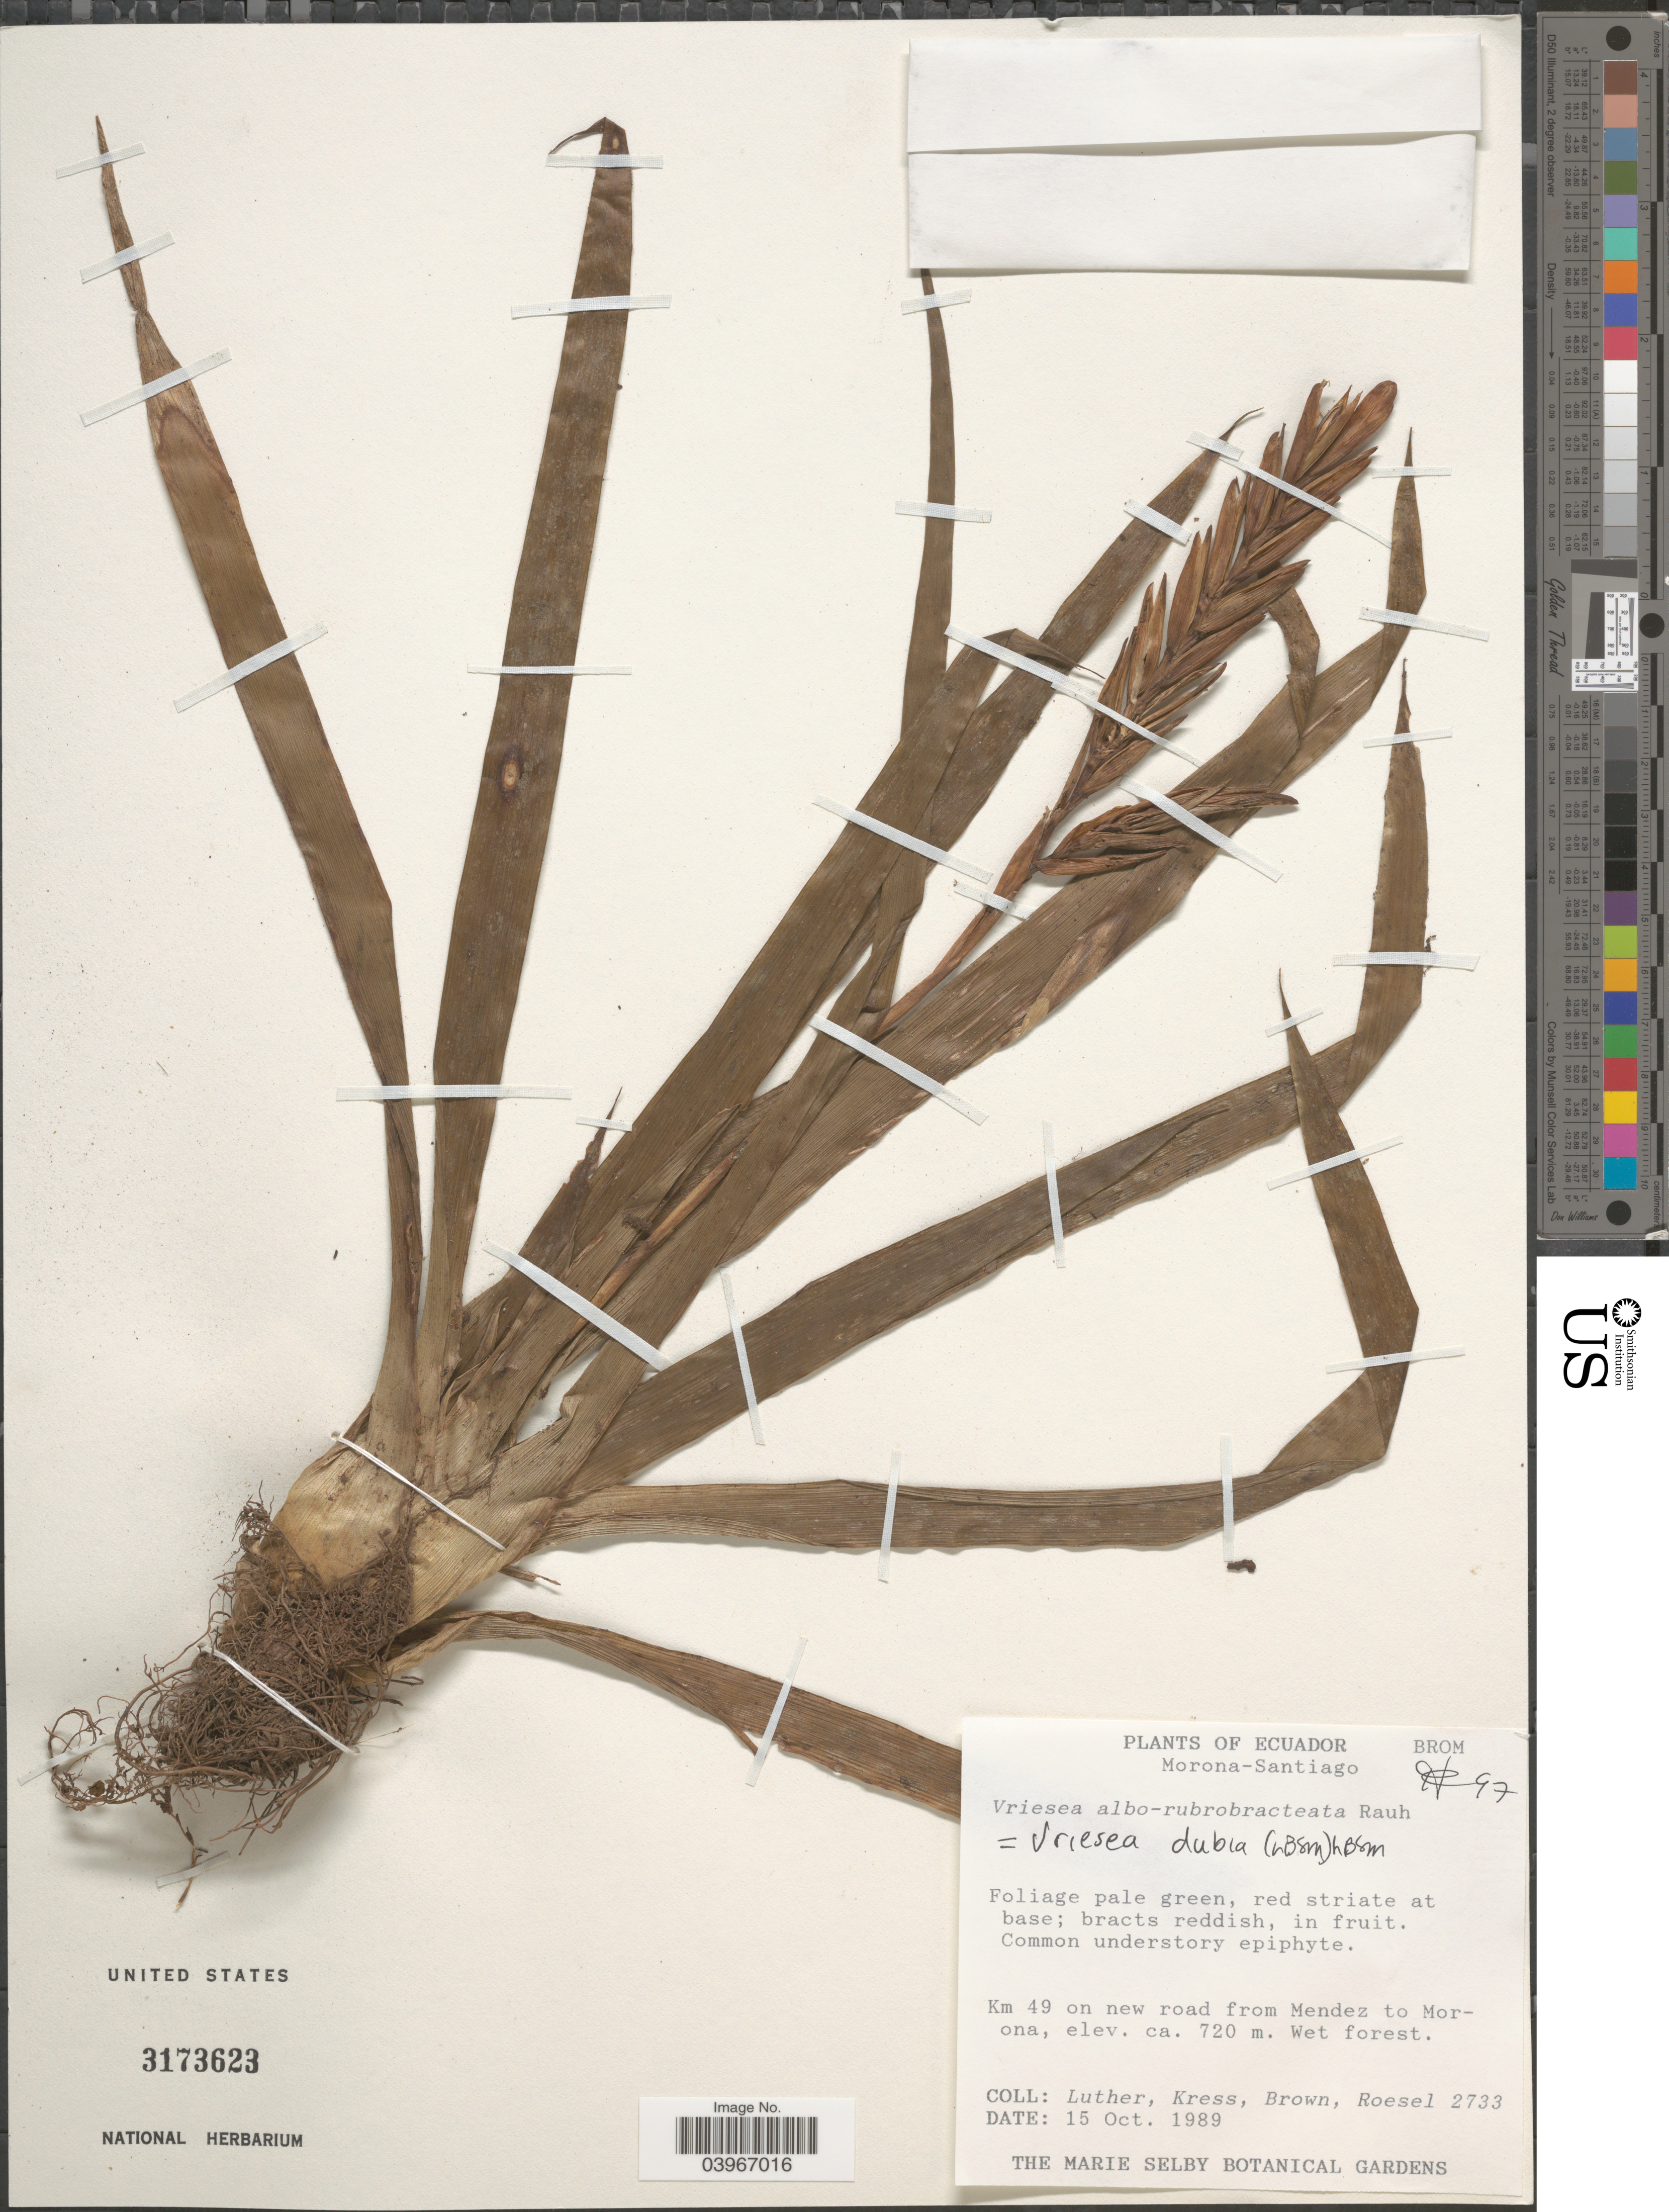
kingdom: Plantae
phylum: Tracheophyta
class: Liliopsida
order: Poales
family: Bromeliaceae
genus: Vriesea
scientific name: Vriesea dubia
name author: (L.B. Sm.) L.B. Sm.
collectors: -- Luther, -- Kress, -- Brown & Roesel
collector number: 2733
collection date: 1989-10-15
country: Ecuador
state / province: Morona-Santiago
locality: Km 49 on new road from Mendez to Morona.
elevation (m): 720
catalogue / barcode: US 3173623